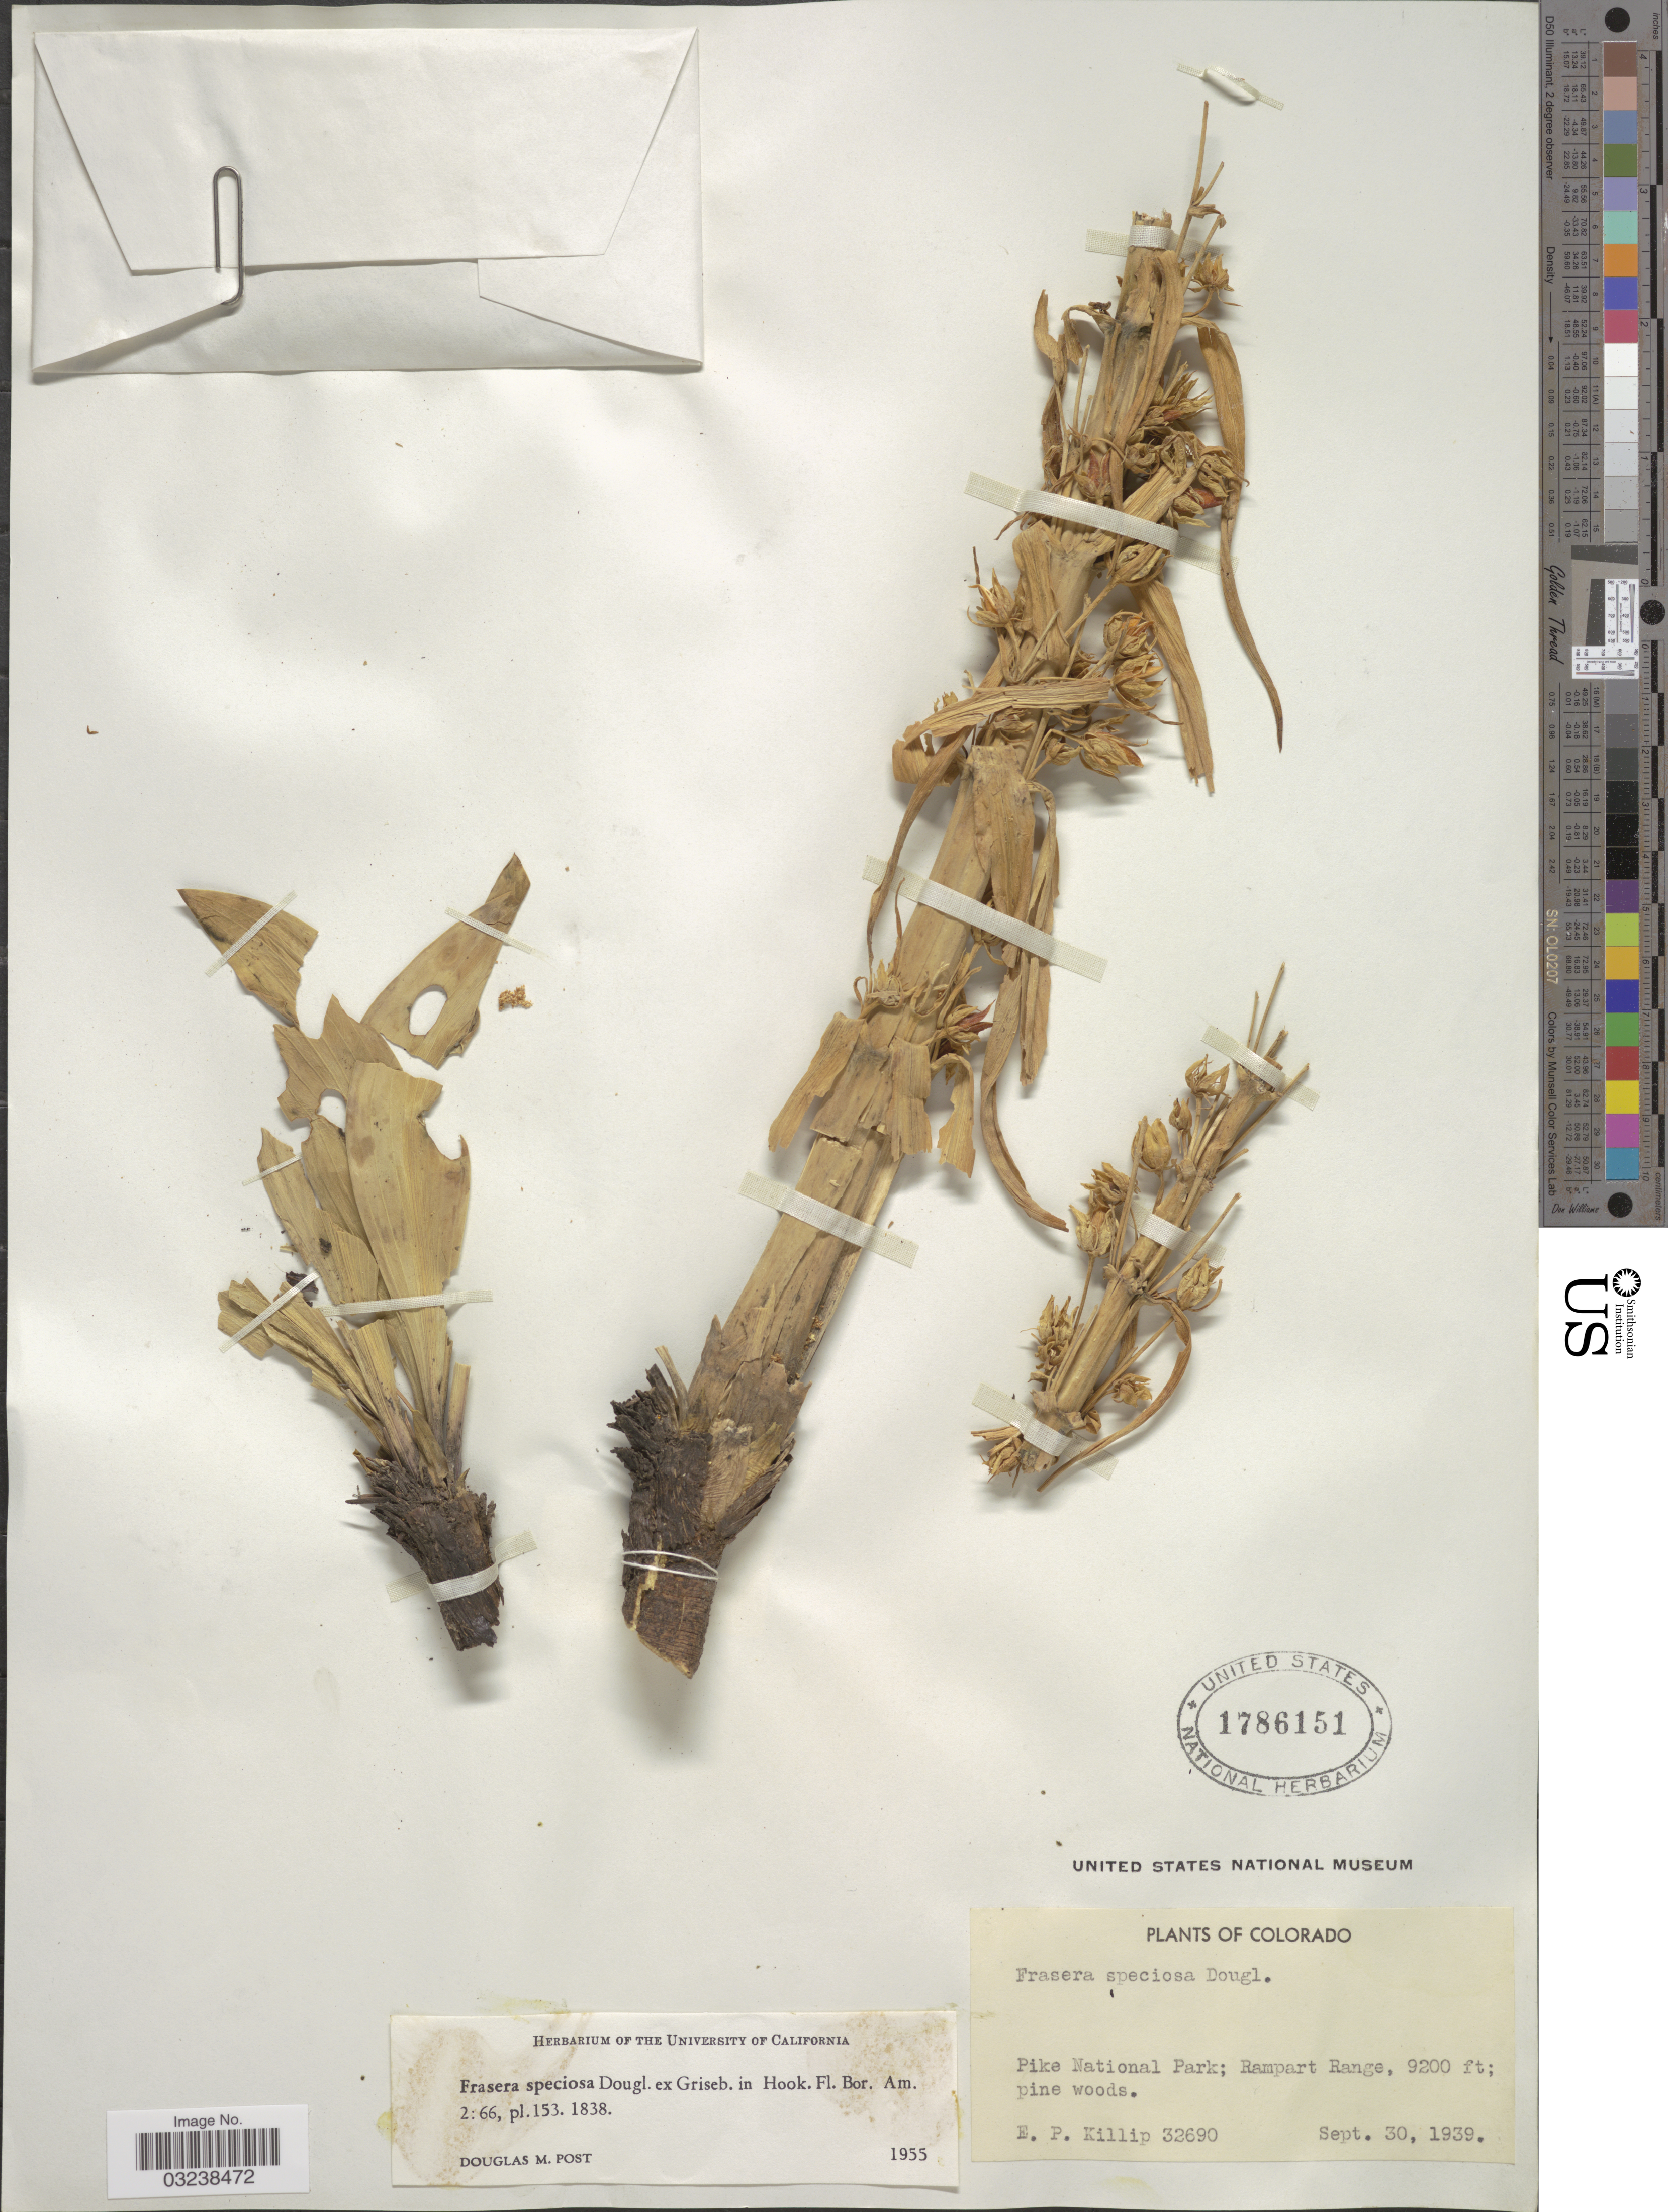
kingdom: Plantae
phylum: Tracheophyta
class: Magnoliopsida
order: Gentianales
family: Gentianaceae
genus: Swertia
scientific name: Swertia radiata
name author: (Kellogg) Kuntze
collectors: E. P. Killip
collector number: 32690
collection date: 1939-09-30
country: United States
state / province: Colorado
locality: Pike National Park; Rampart Range.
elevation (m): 2804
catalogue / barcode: US 1786151